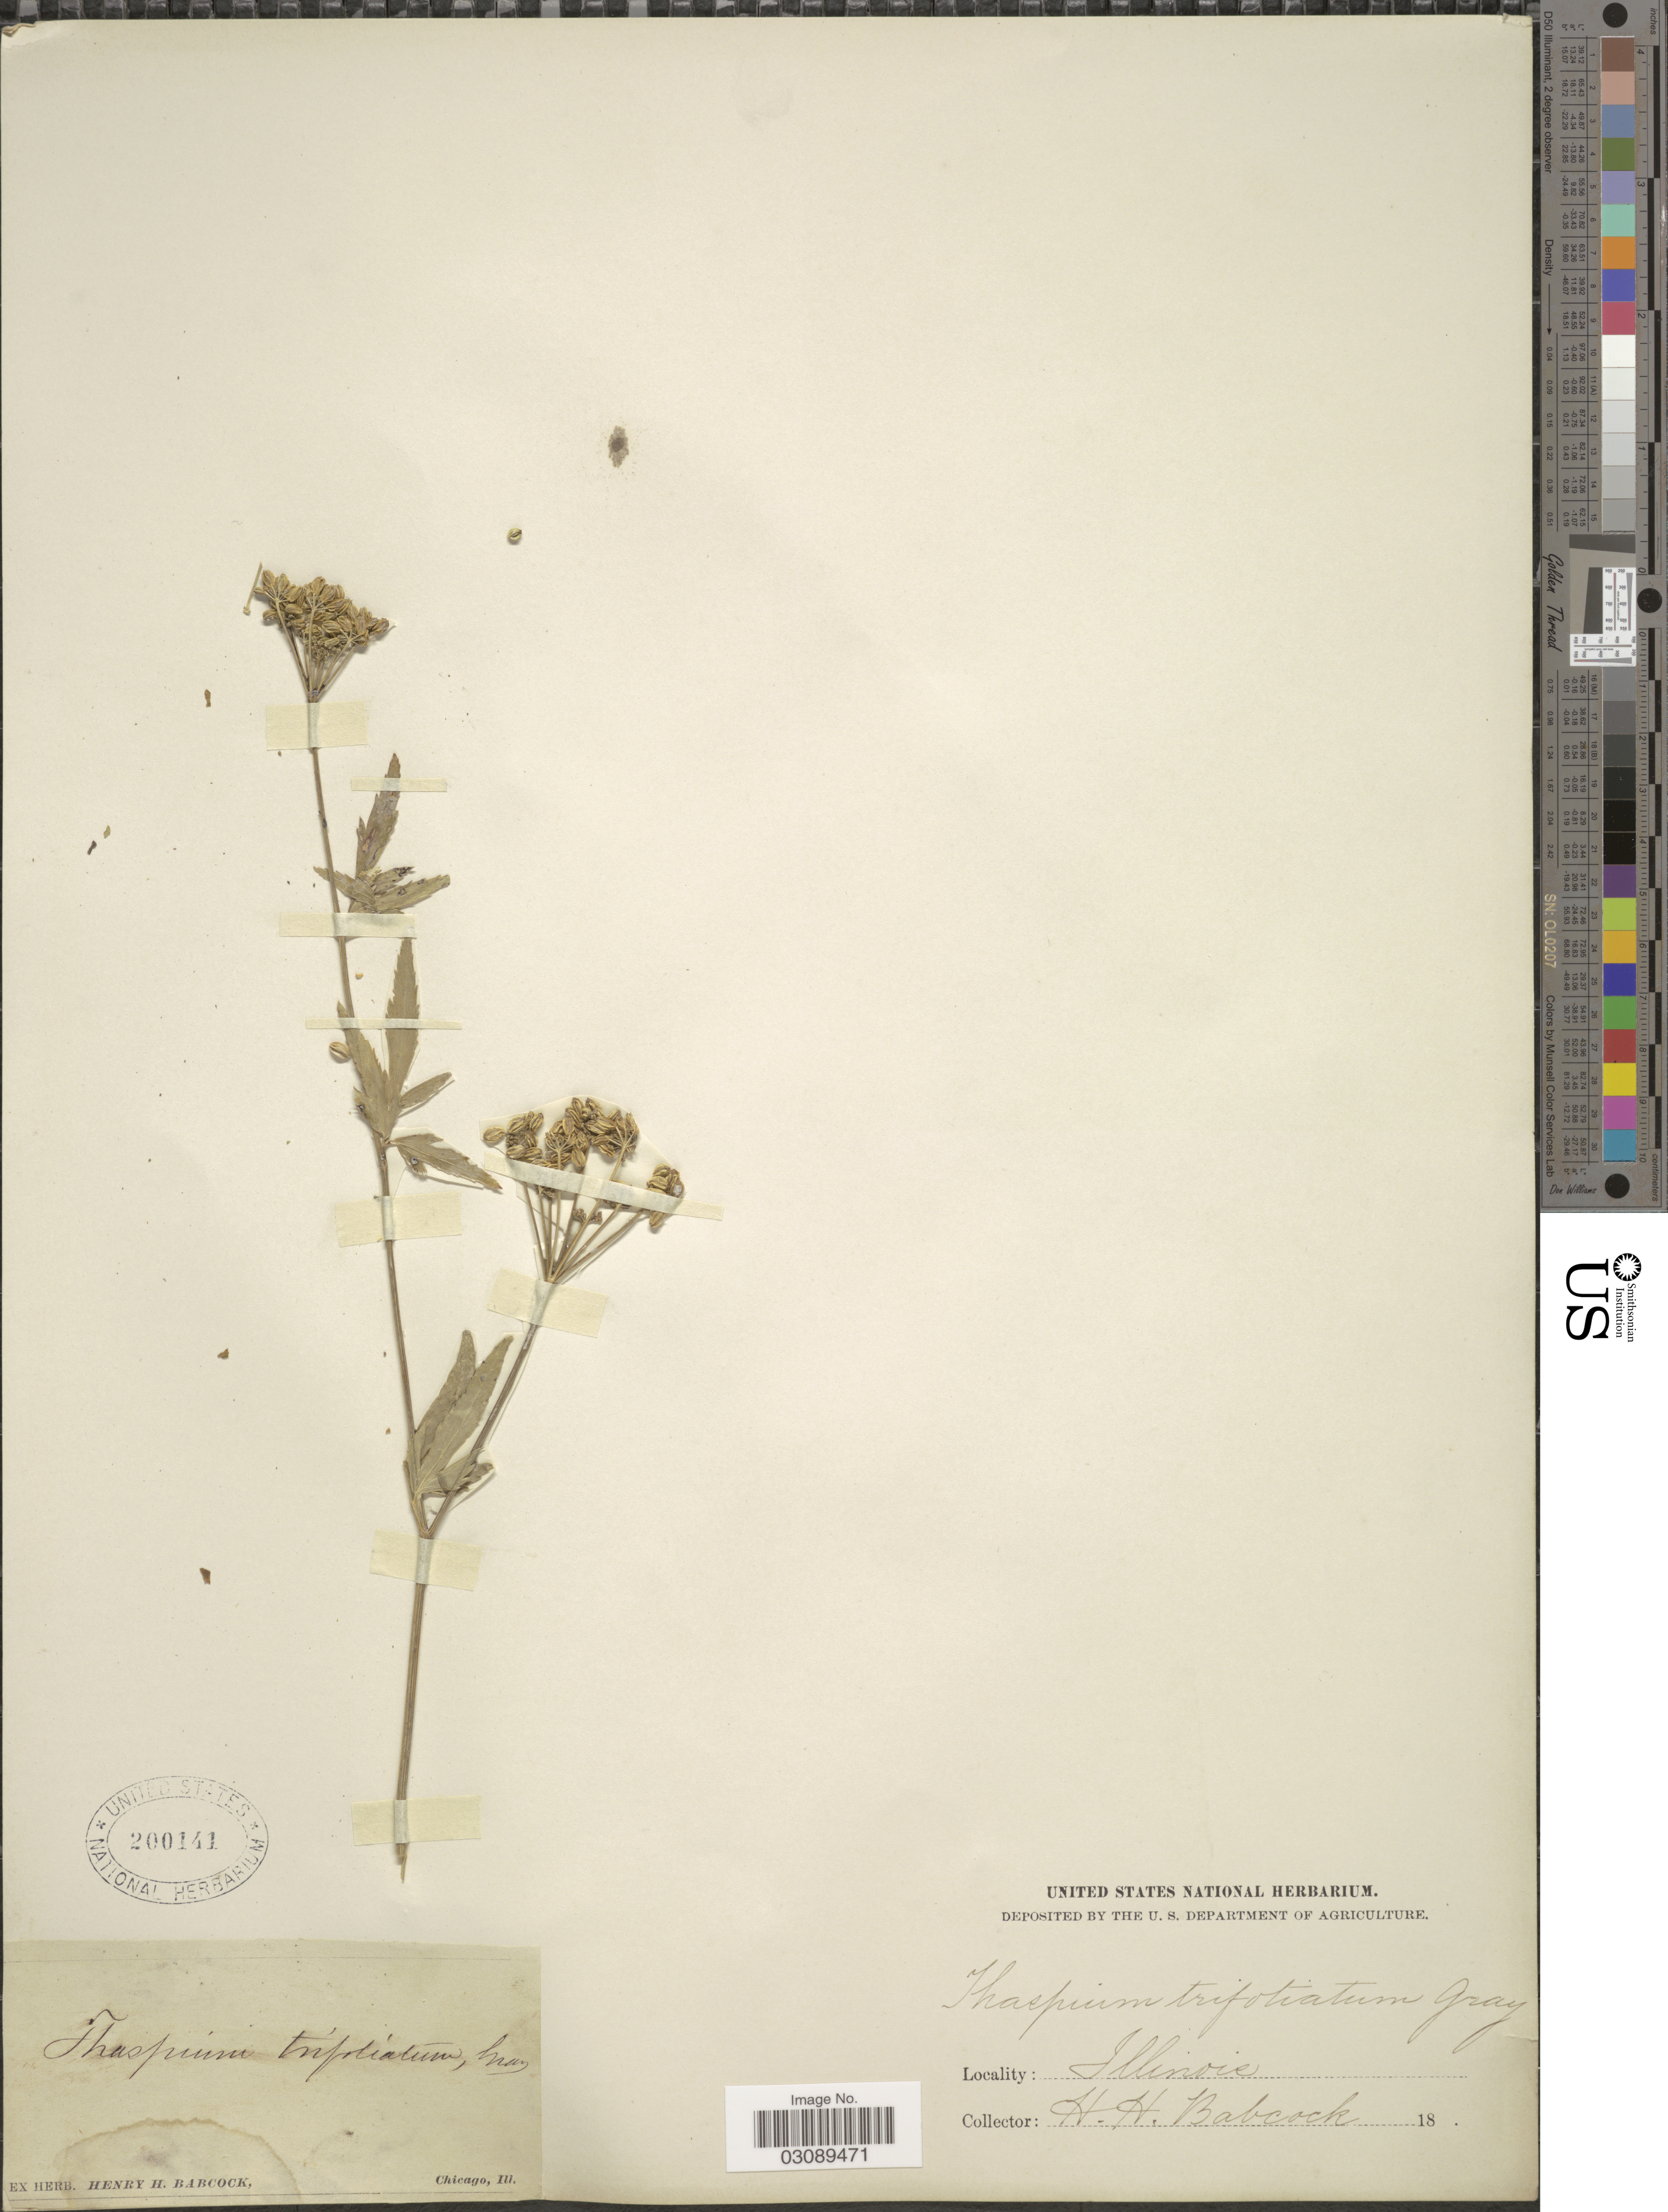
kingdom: Plantae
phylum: Tracheophyta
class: Magnoliopsida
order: Apiales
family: Apiaceae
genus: Thaspium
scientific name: Thaspium aureum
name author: (L.) Nutt.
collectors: H. Babcock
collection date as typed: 18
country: United States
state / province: Illinois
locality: Chicago.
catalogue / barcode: US 200141